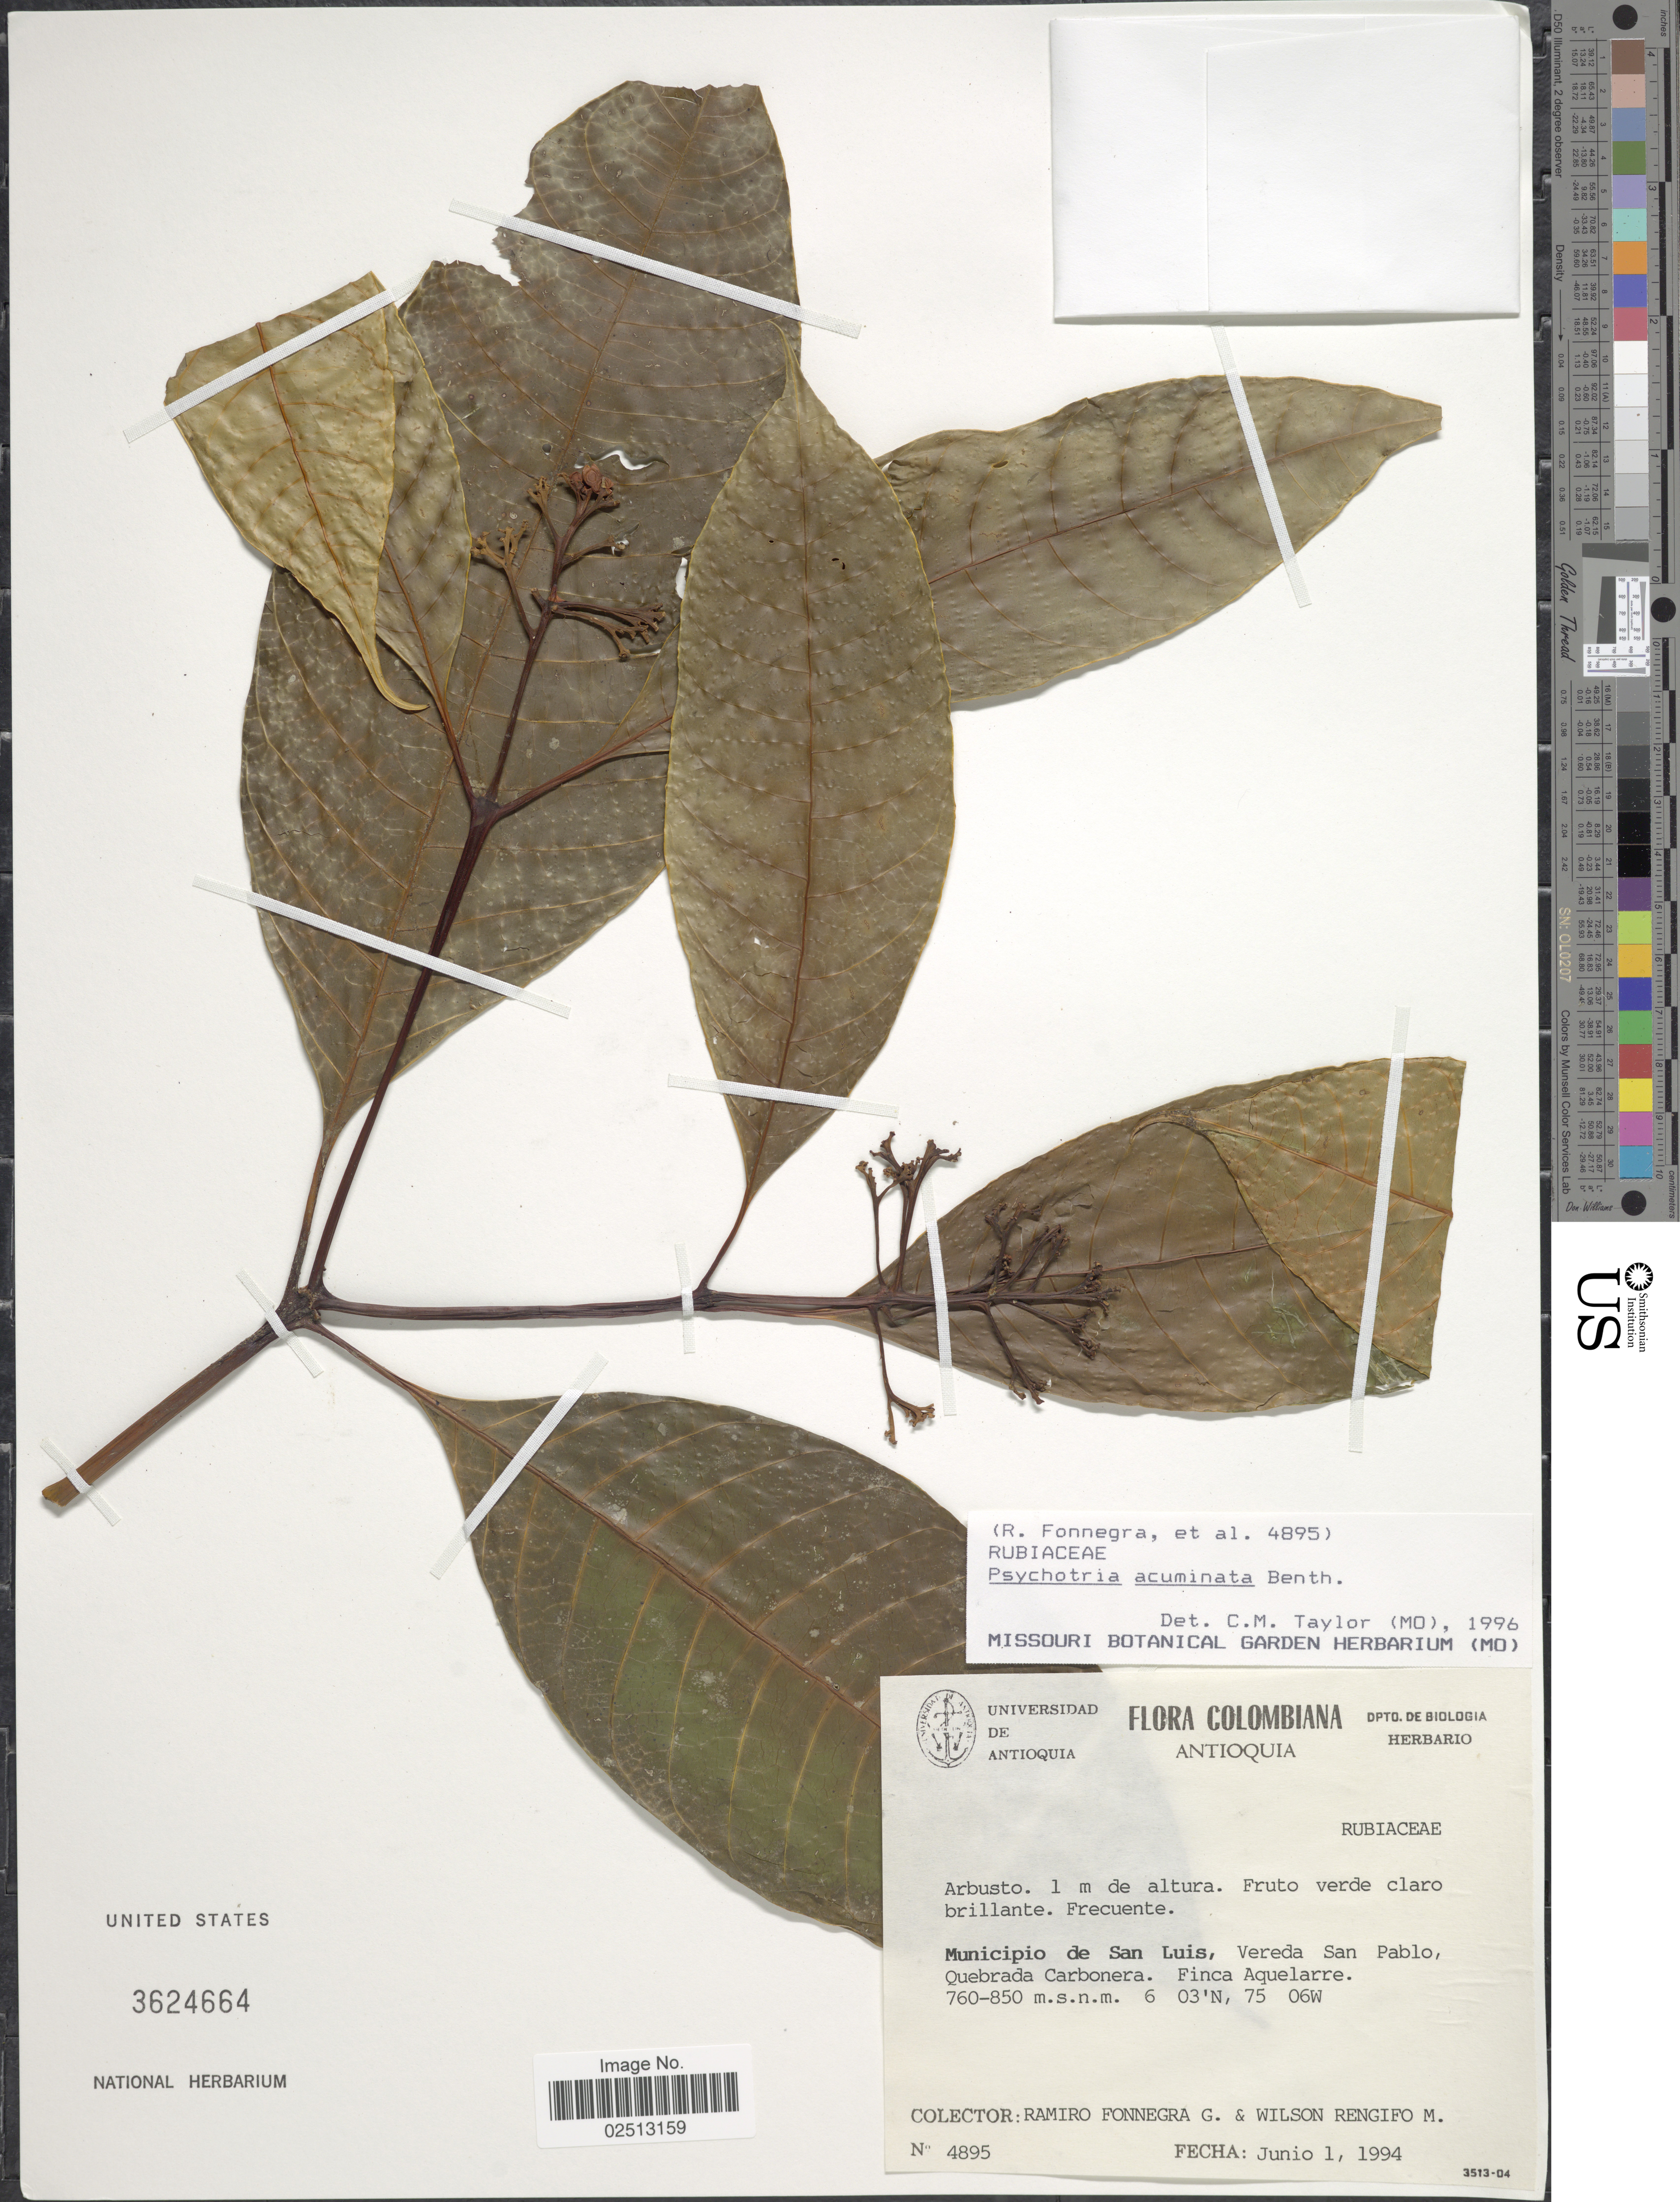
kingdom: Plantae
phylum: Tracheophyta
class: Magnoliopsida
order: Gentianales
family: Rubiaceae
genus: Psychotria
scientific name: Psychotria acuminata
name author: Benth.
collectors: R. Fonnegra G. & W. Rengifo M.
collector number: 4895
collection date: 1994-06-01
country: Argentina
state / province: San Luis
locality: Municipio de San Luis, Vereda San Pablo Quebrada Carbonera.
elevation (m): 760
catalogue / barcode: US 3624664